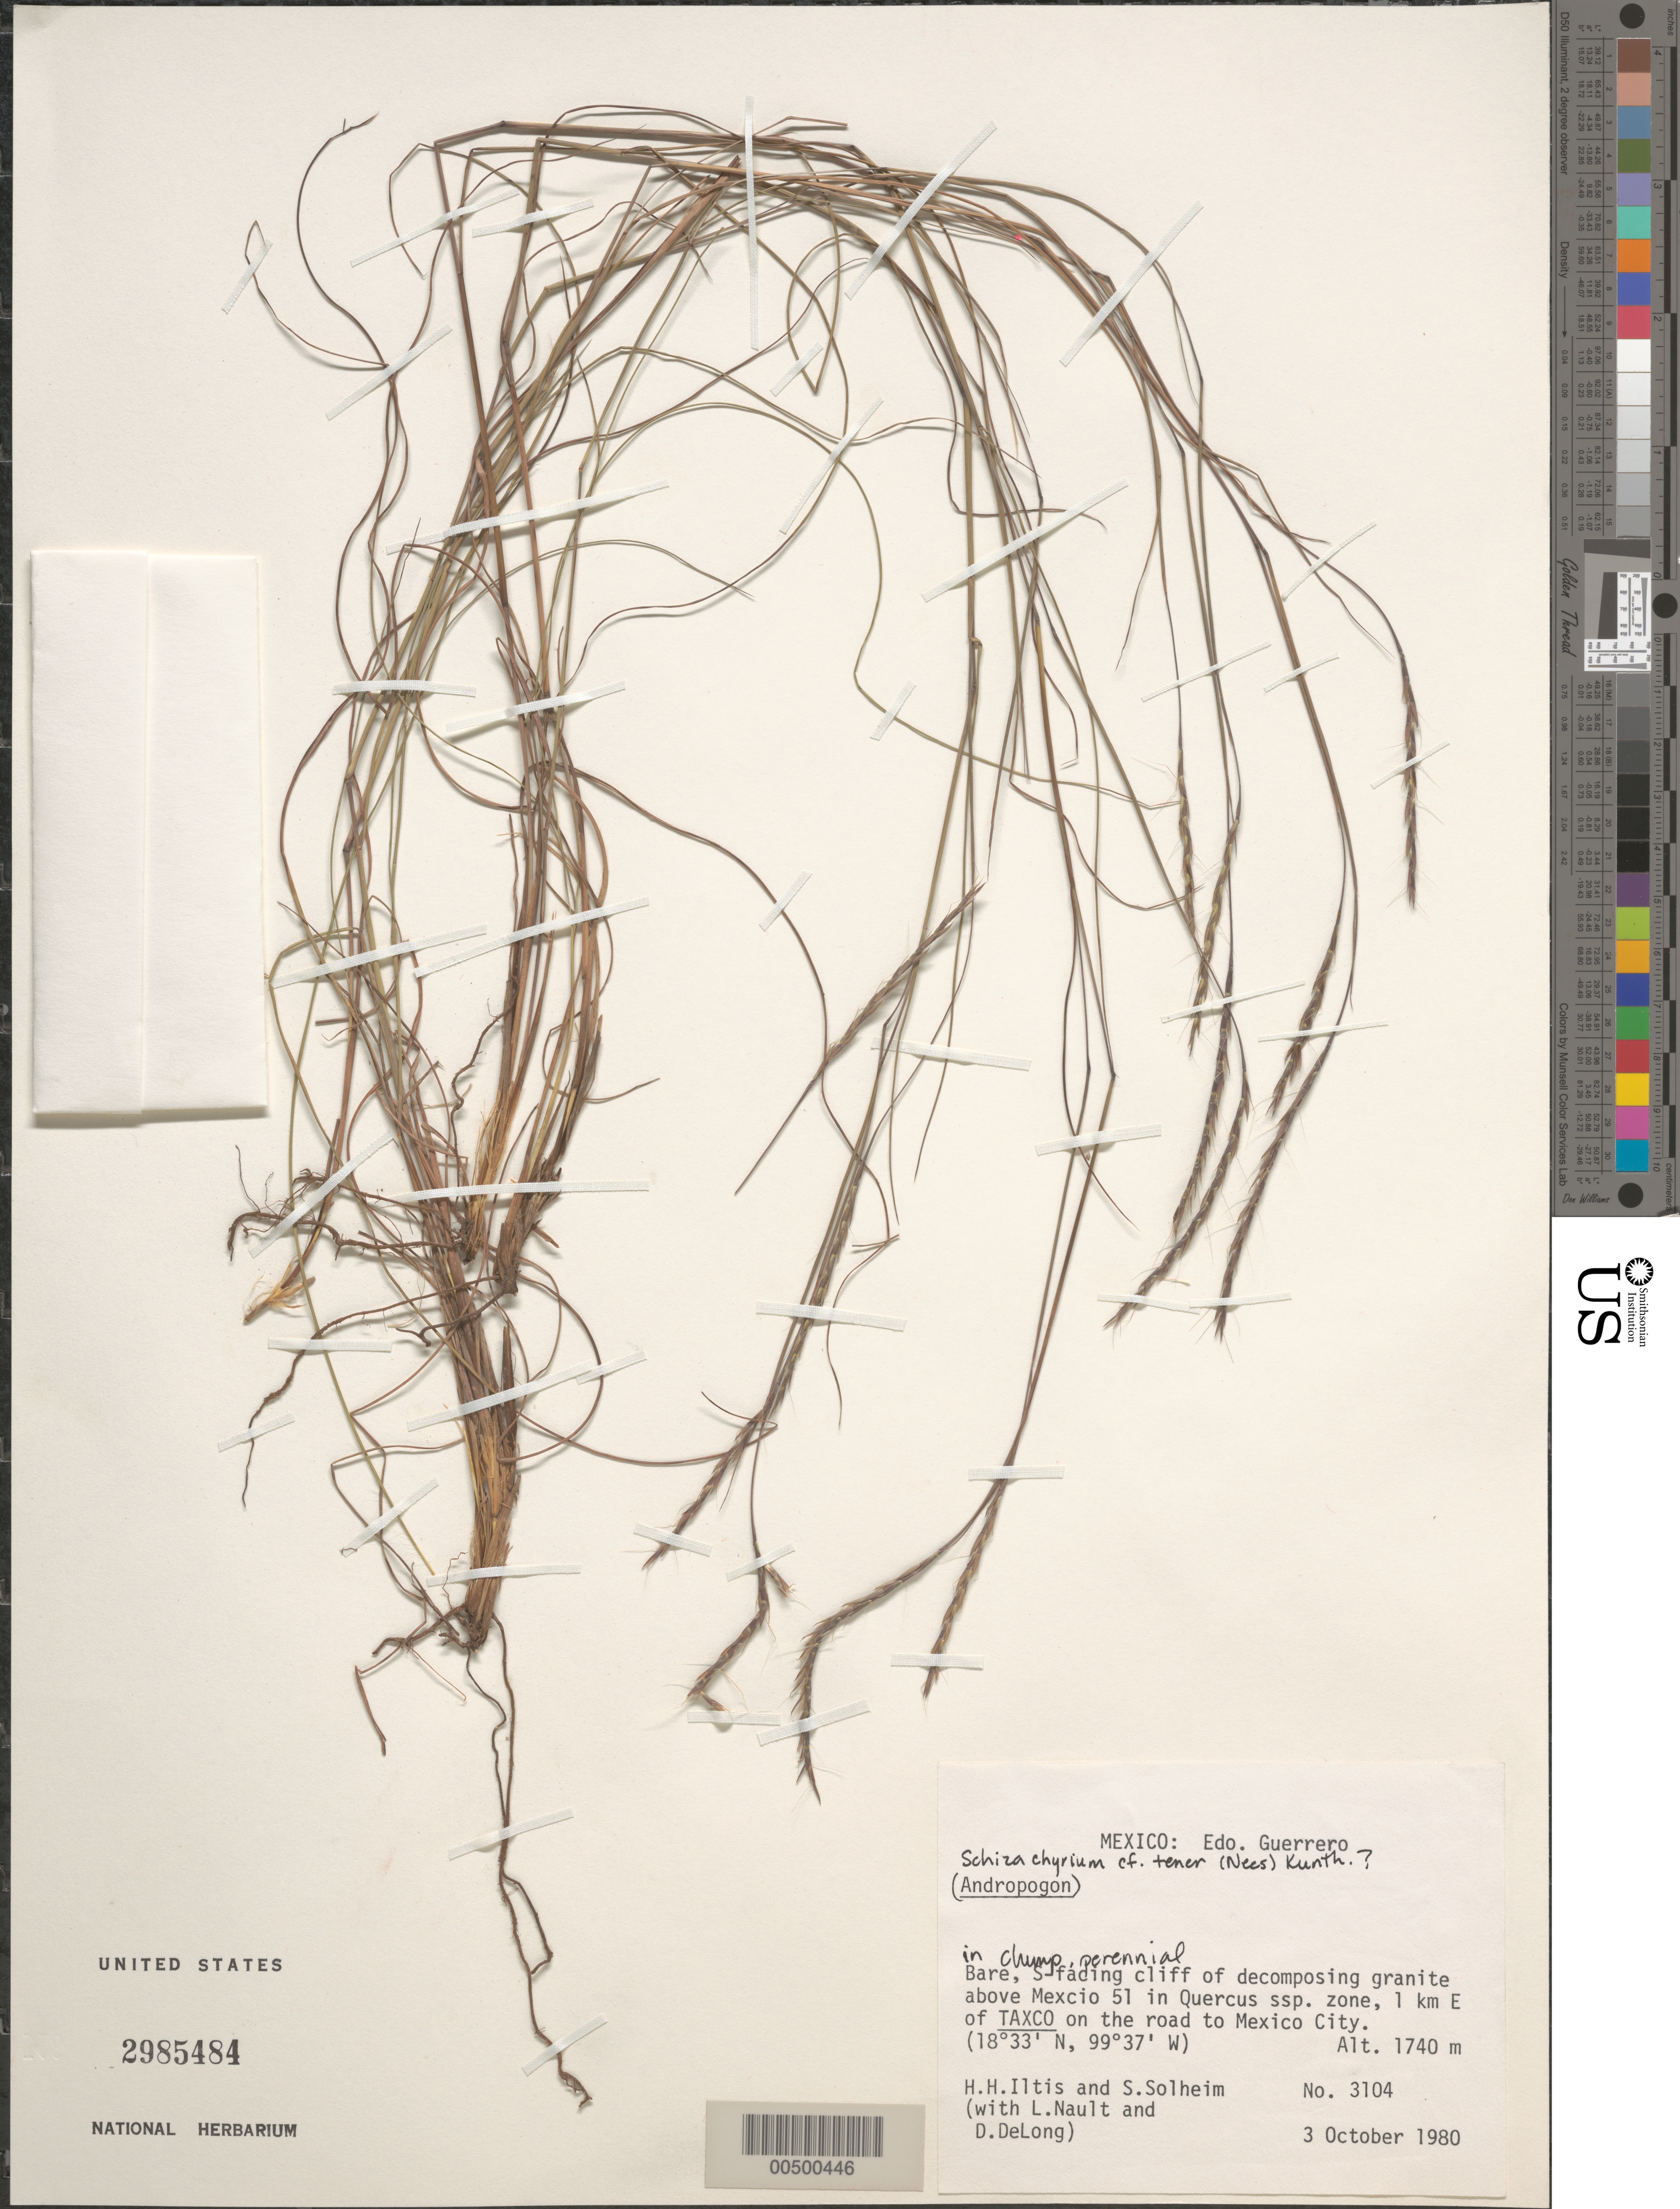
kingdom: Plantae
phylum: Tracheophyta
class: Liliopsida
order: Poales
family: Poaceae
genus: Schizachyrium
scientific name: Schizachyrium tenerum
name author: Nees in Mart.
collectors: H. H. Iltis, S. Solheim, L. Nault & D. DeLong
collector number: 3104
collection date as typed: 3 Oct 1980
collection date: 1980-10-03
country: Mexico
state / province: Guerrero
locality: Above Mex Hwy 51, 1 km E of Taxco on the rd to Mexico City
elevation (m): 1740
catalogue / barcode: US 2985484